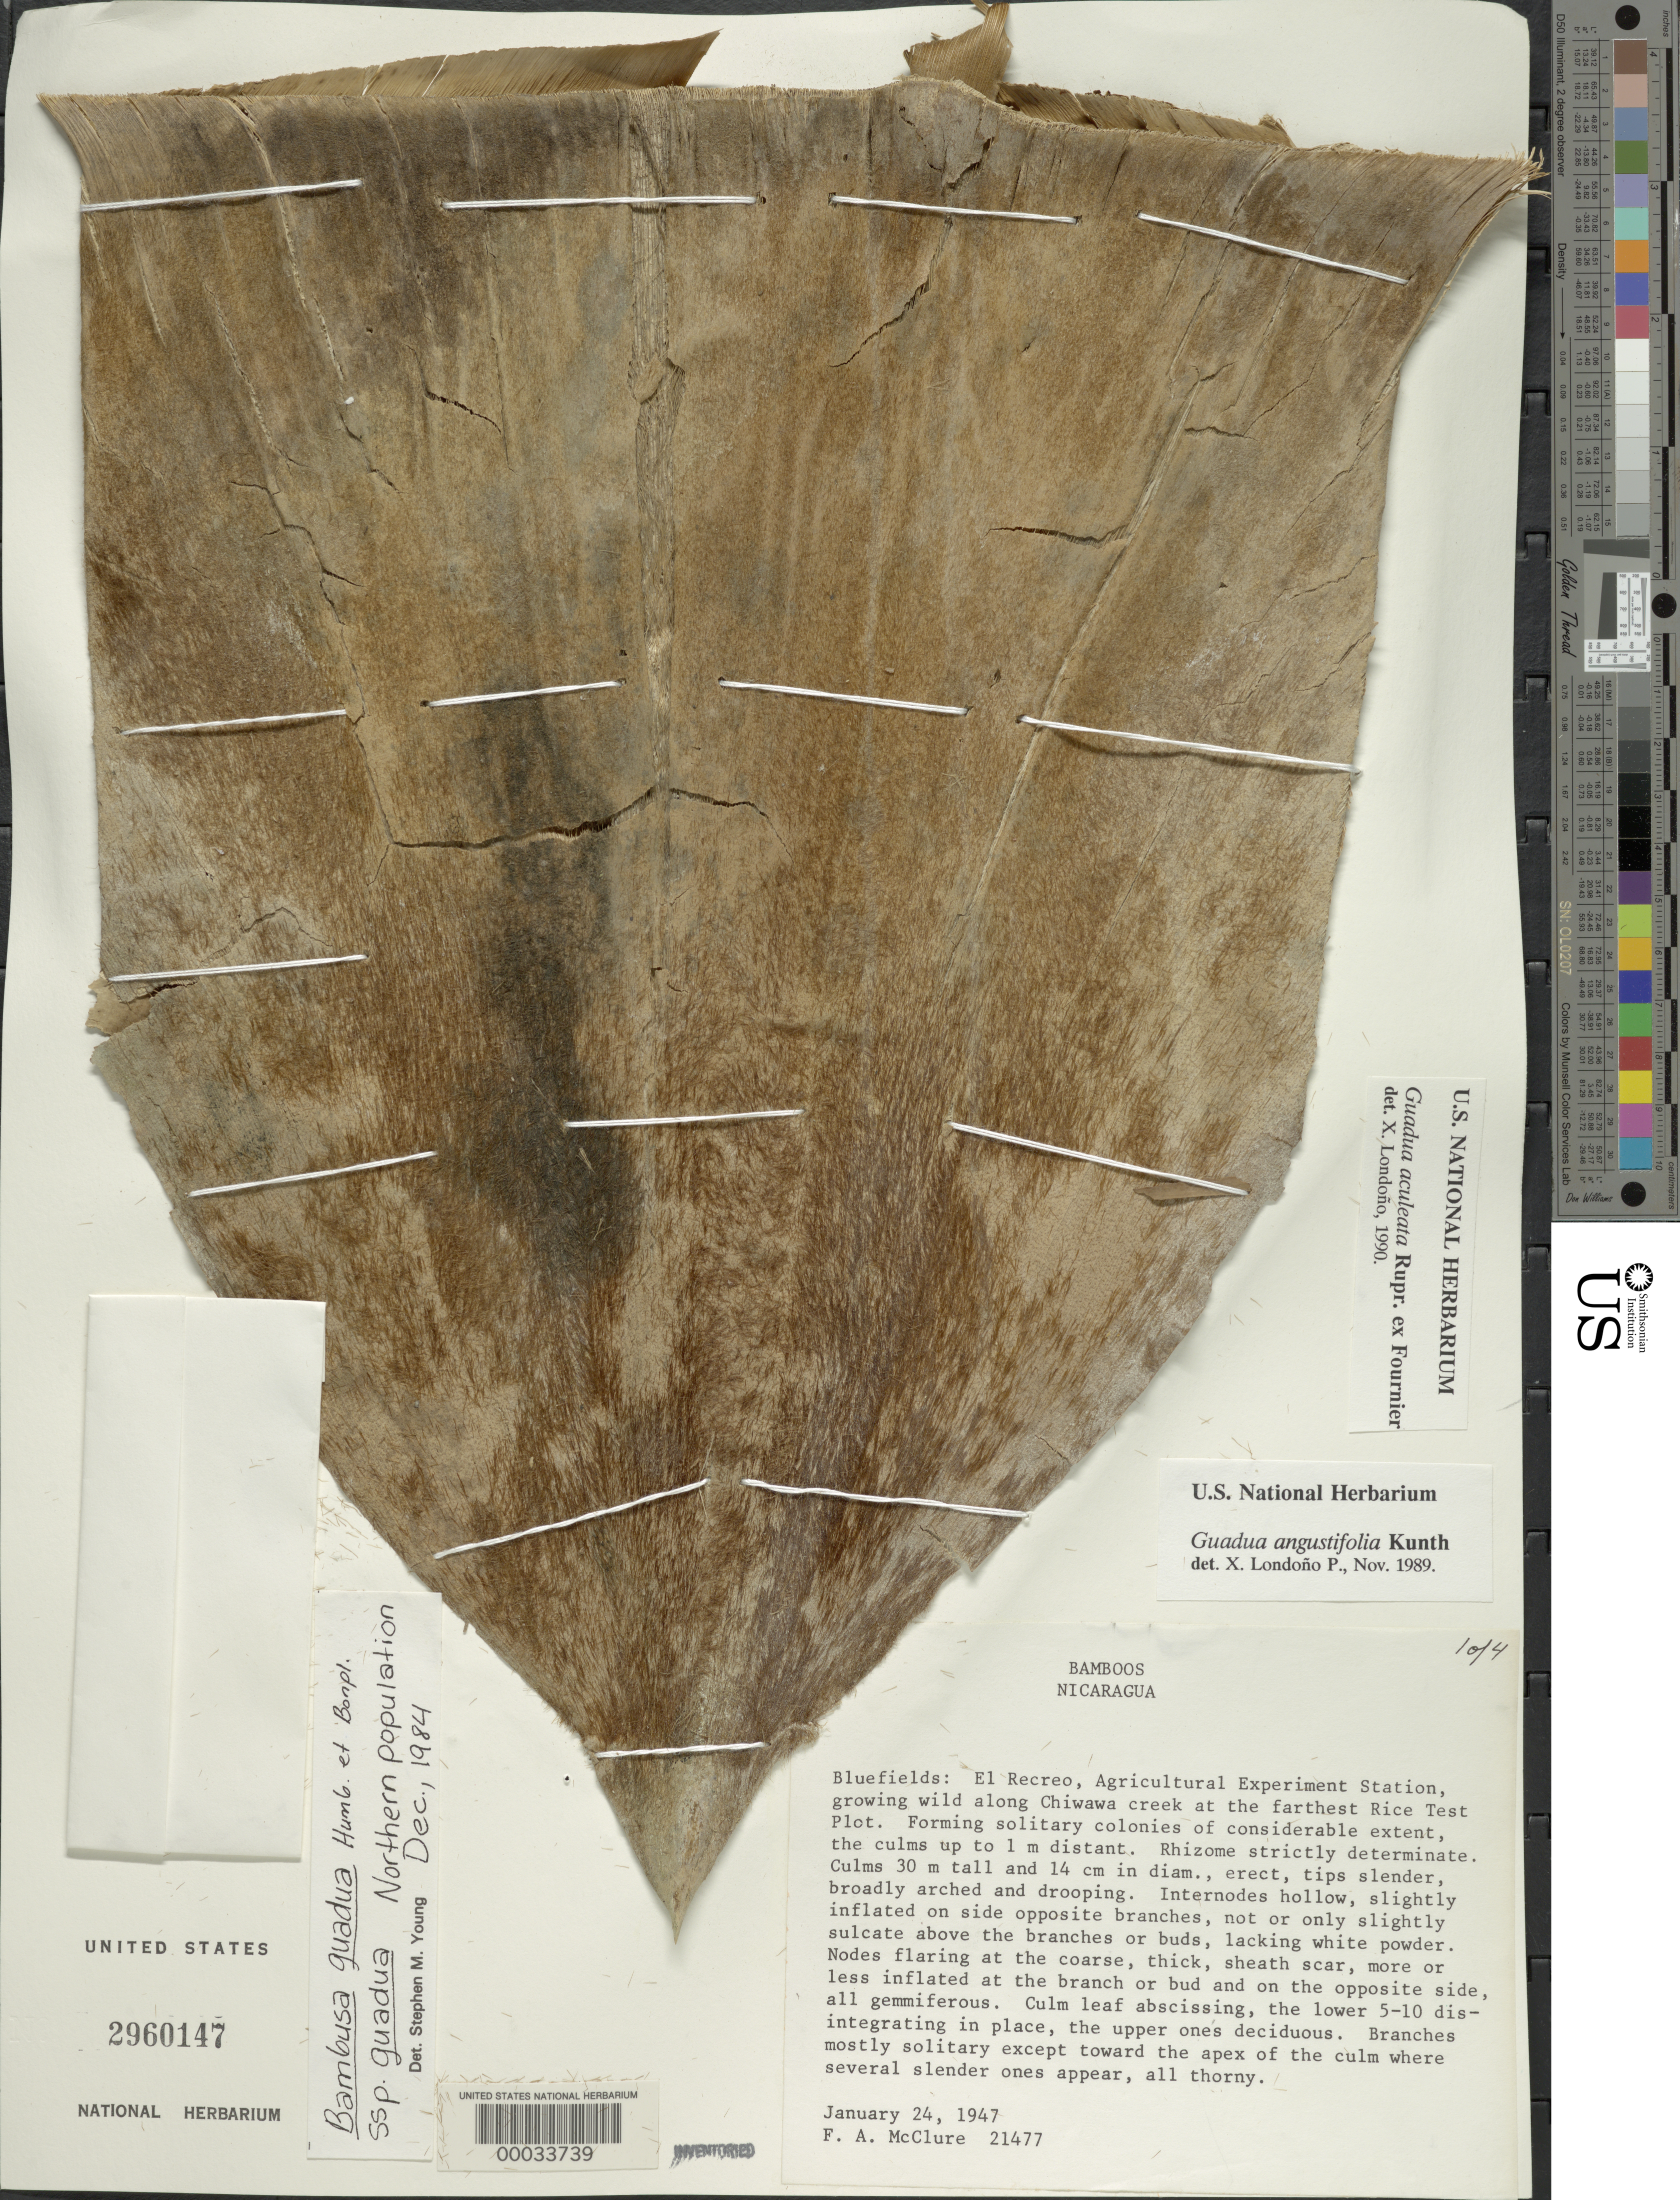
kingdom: Plantae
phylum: Tracheophyta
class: Liliopsida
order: Poales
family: Poaceae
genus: Guadua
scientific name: Guadua aculeata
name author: Rupr. ex E. Fourn.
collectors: F. A. McClure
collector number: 21477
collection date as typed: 24 Jan 1947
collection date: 1947-01-24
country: Nicaragua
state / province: Atlántico Sur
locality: Bluefields: el recreo, agr. expt. sta., along chiwawa creek at the farthest rice test plot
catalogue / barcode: US 2960147